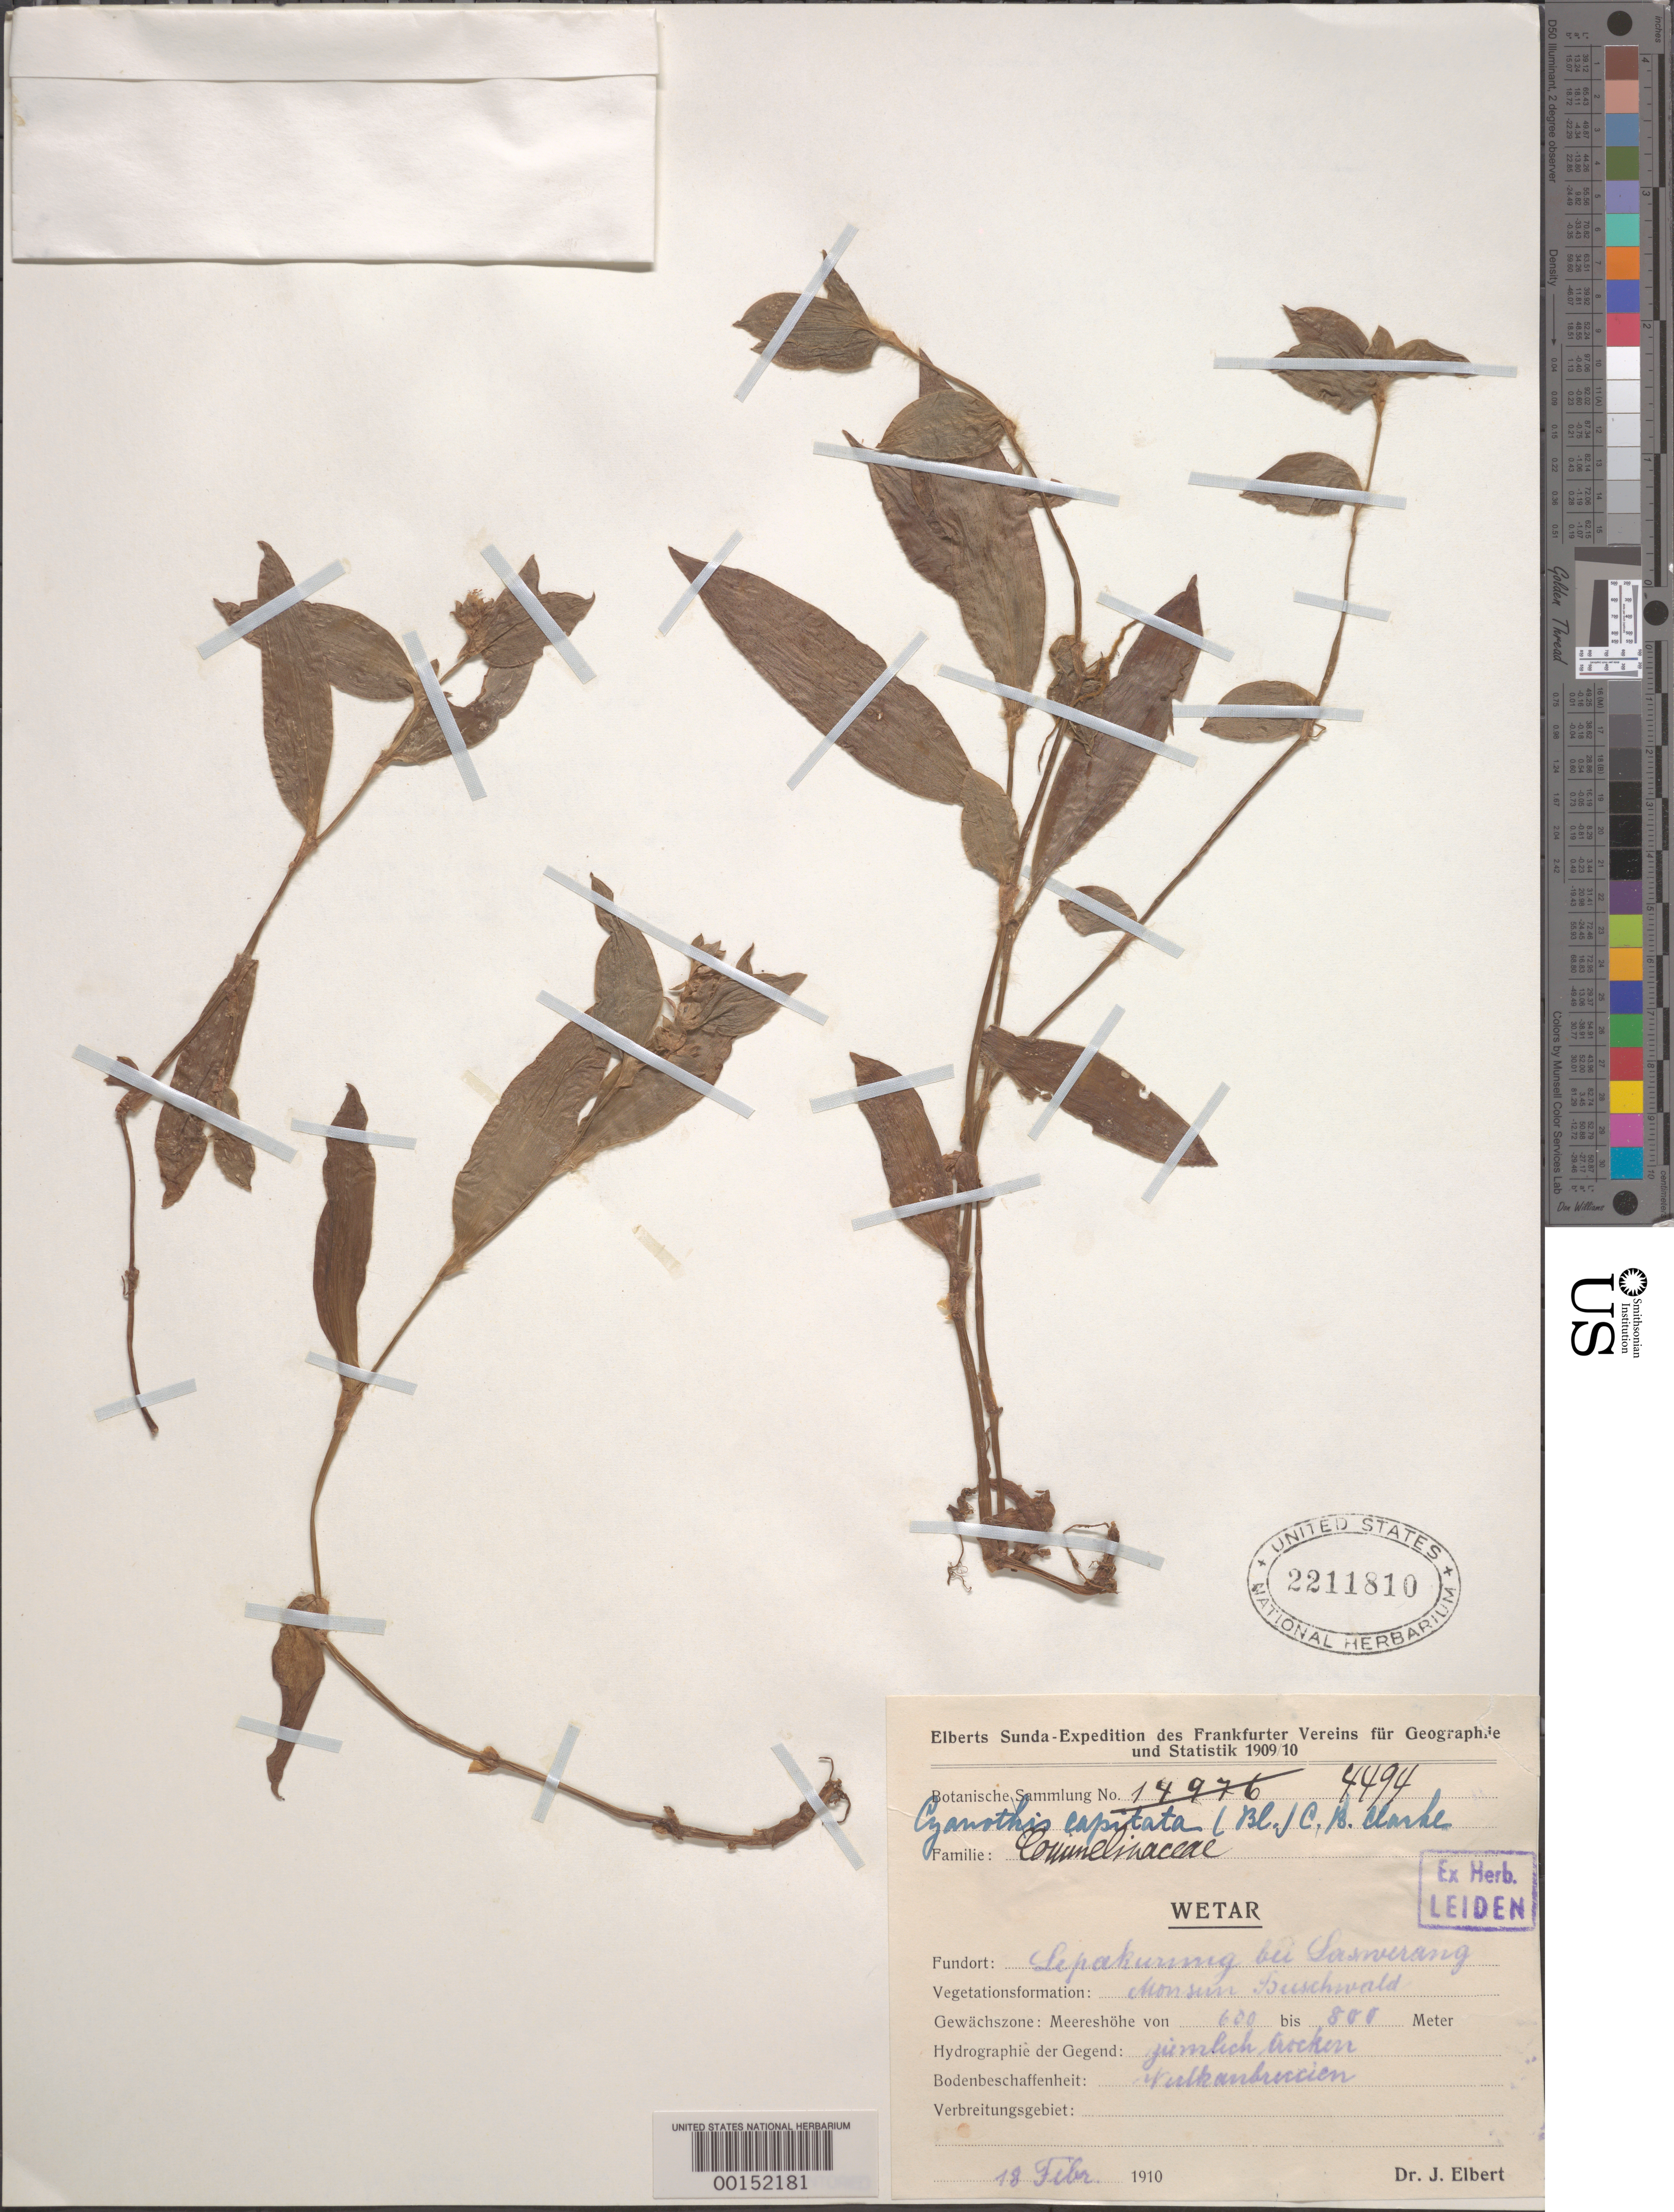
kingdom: Plantae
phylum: Tracheophyta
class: Liliopsida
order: Commelinales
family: Commelinaceae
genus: Belosynapsis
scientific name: Belosynapsis ciliata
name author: (Blume) R.S. Rao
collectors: J. Elbert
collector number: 4494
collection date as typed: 18 Feb 1910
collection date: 1910-02-18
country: Indonesia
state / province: Maluku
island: Wetar Island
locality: Lepakurung [Moluccas]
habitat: Dry soil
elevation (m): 600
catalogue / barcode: US 2211810